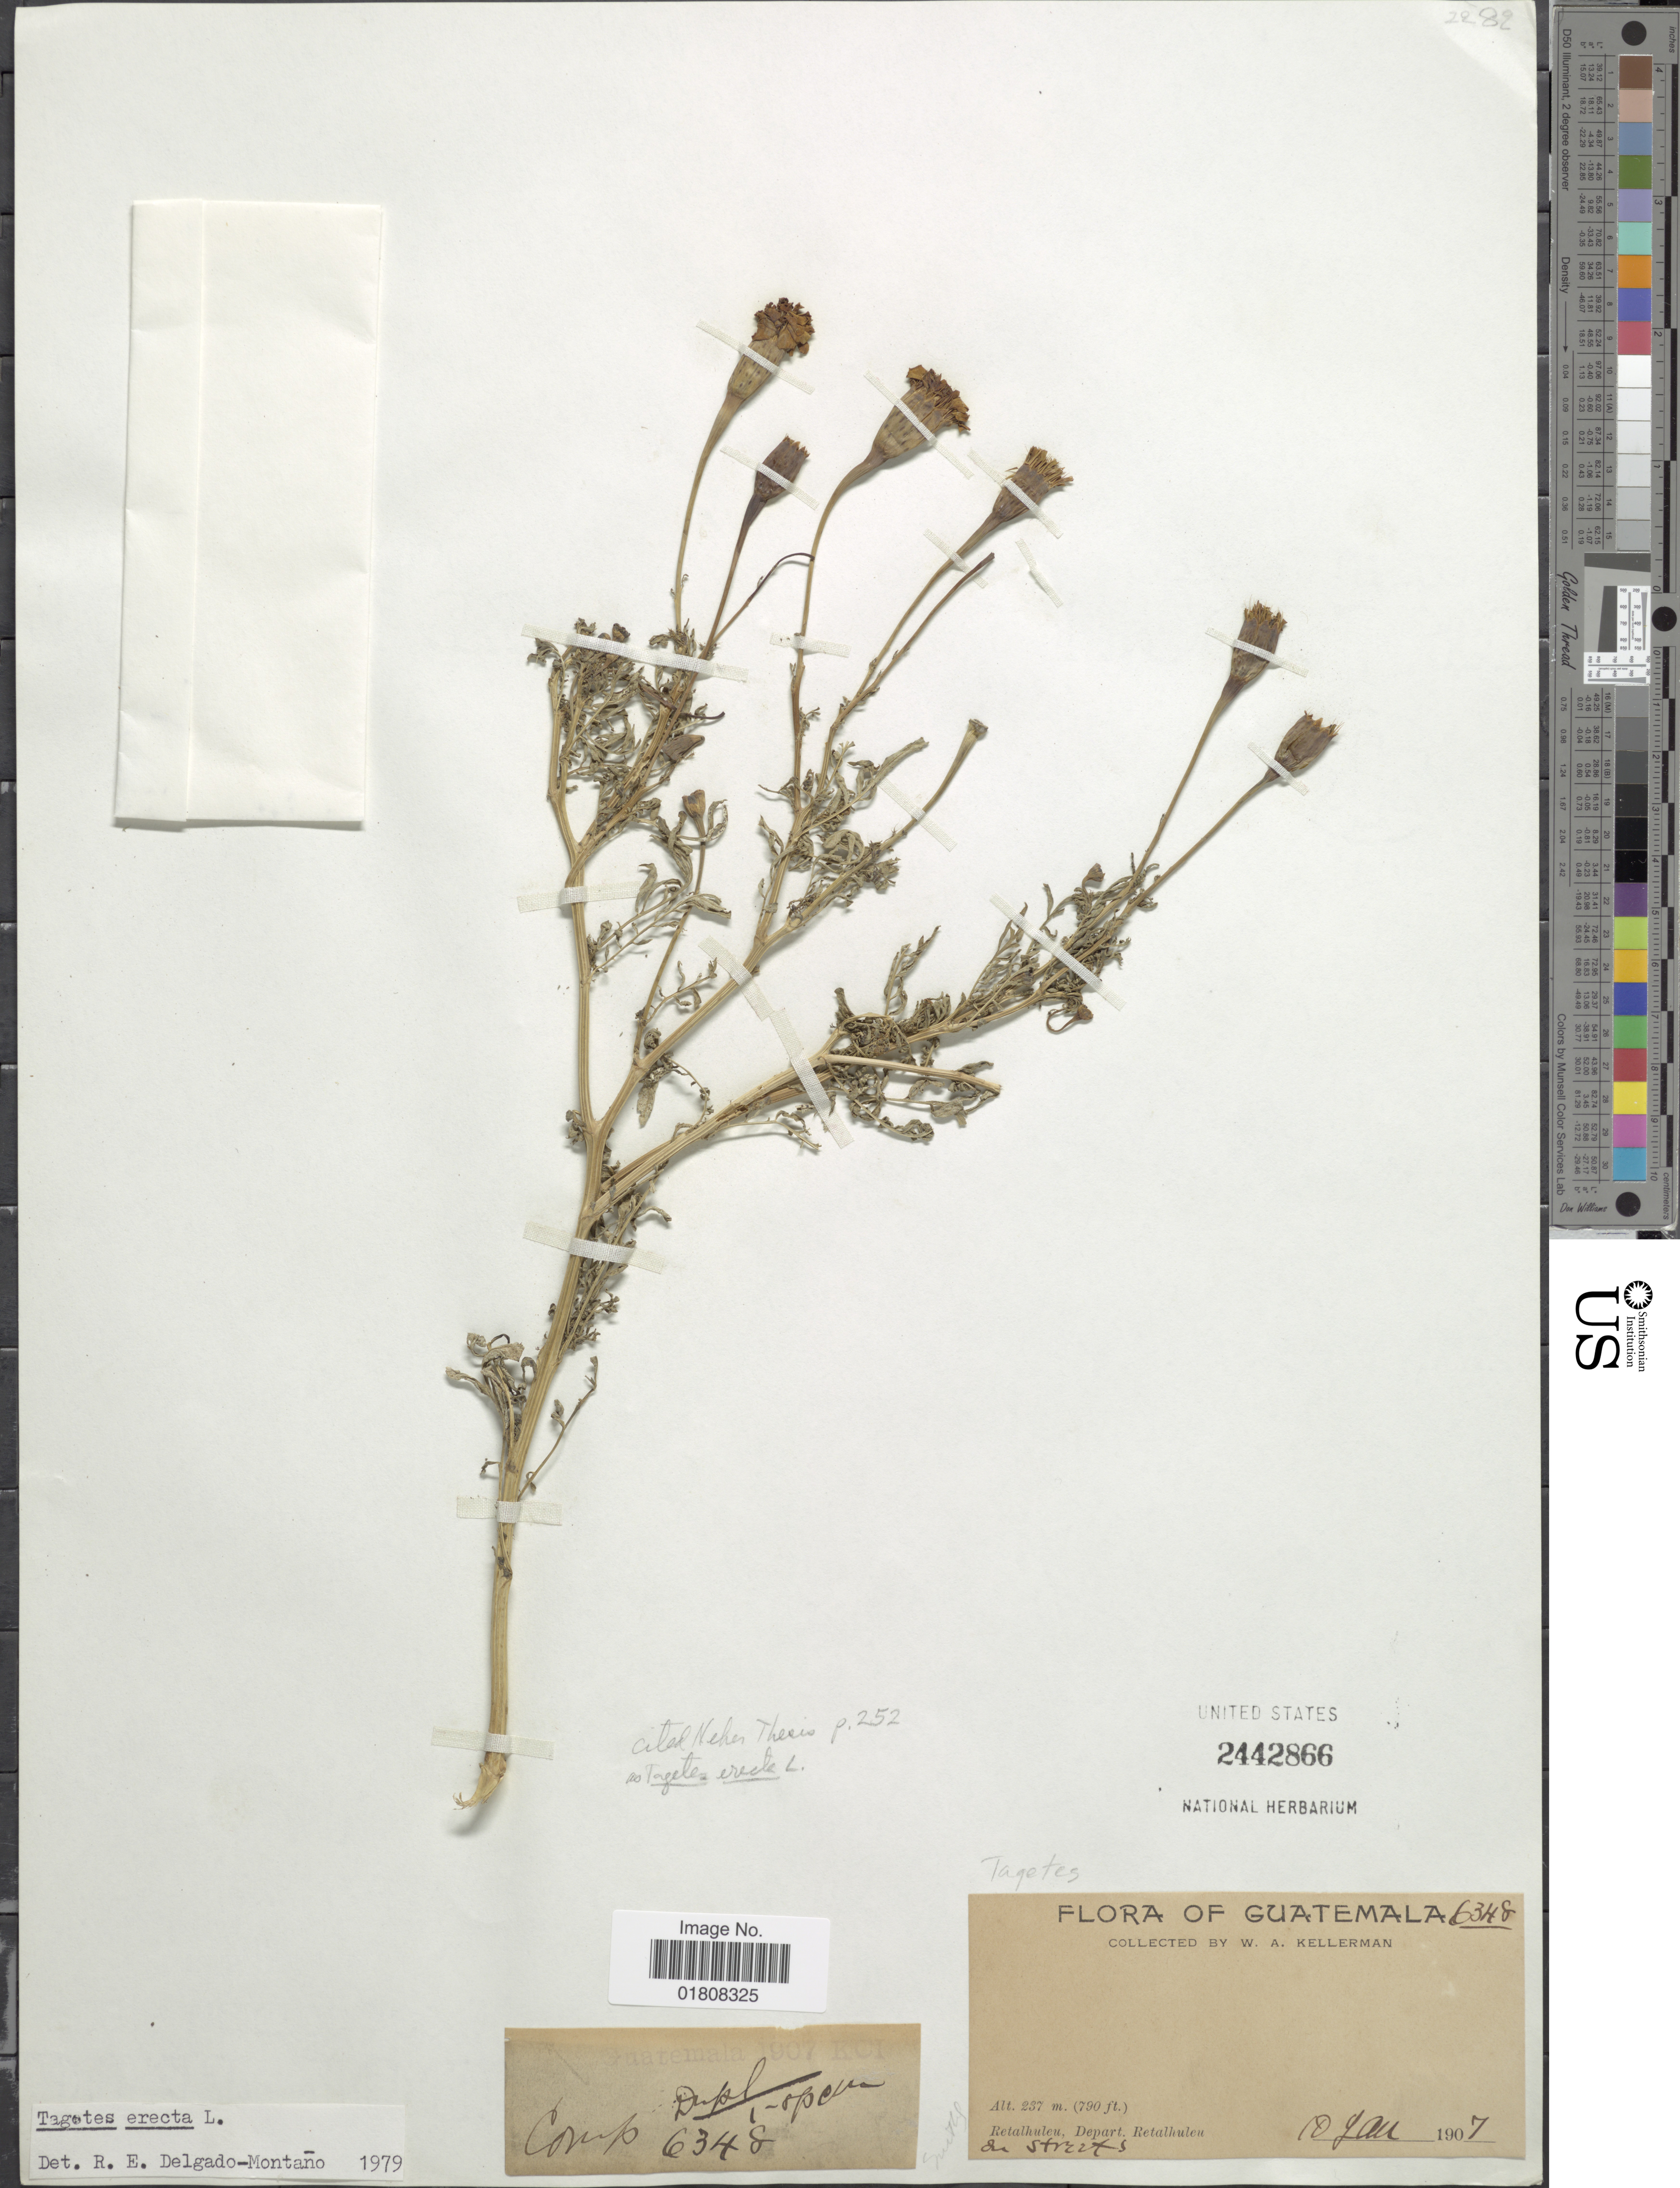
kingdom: Plantae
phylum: Tracheophyta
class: Magnoliopsida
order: Asterales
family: Asteraceae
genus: Tagetes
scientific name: Tagetes patula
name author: L.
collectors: W. Kellerman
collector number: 6348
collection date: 1907-01-10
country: Guatemala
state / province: Retalhuleu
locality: Depart. Retalhuleu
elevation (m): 237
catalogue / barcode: US 2442866